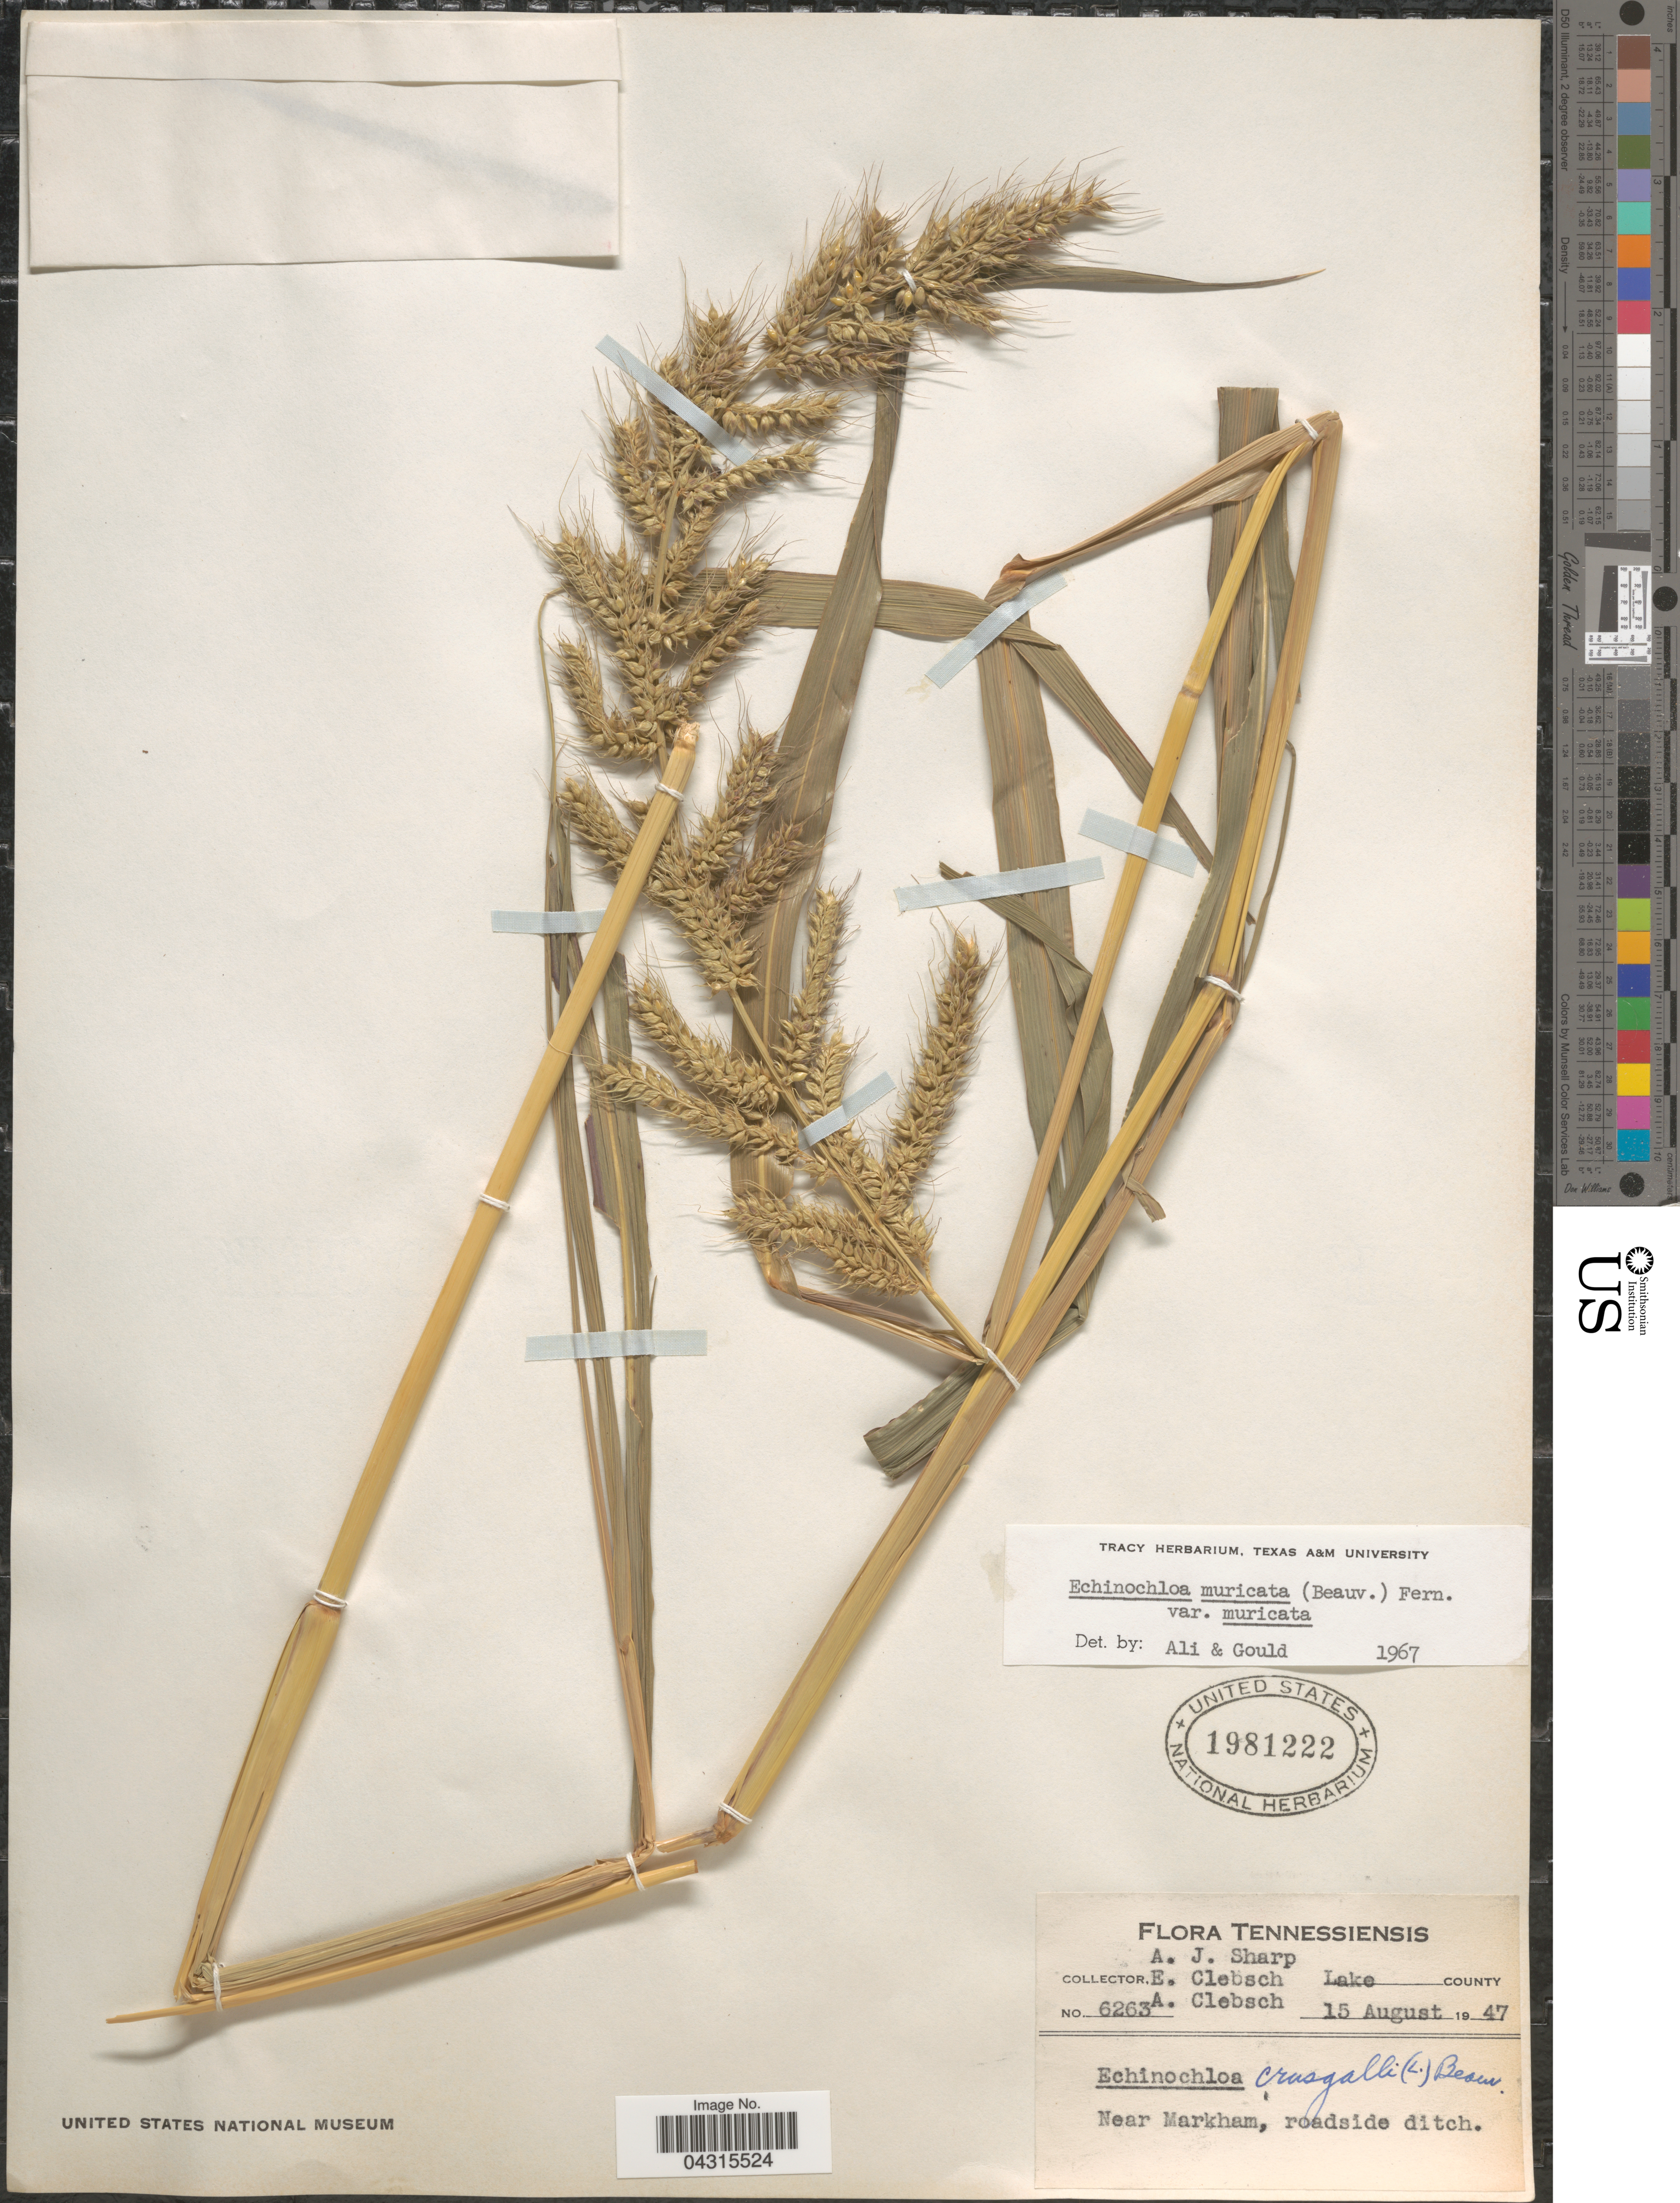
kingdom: Plantae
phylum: Tracheophyta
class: Liliopsida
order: Poales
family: Poaceae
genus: Echinochloa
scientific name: Echinochloa muricata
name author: (P. Beauv.) Fernald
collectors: A. J. Sharp, E. Clebsch & A. Clebsch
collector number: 6263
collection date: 1947-08-15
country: United States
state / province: Tennessee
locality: Lake County. Near Markham, roadside ditch.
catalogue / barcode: US 1981222